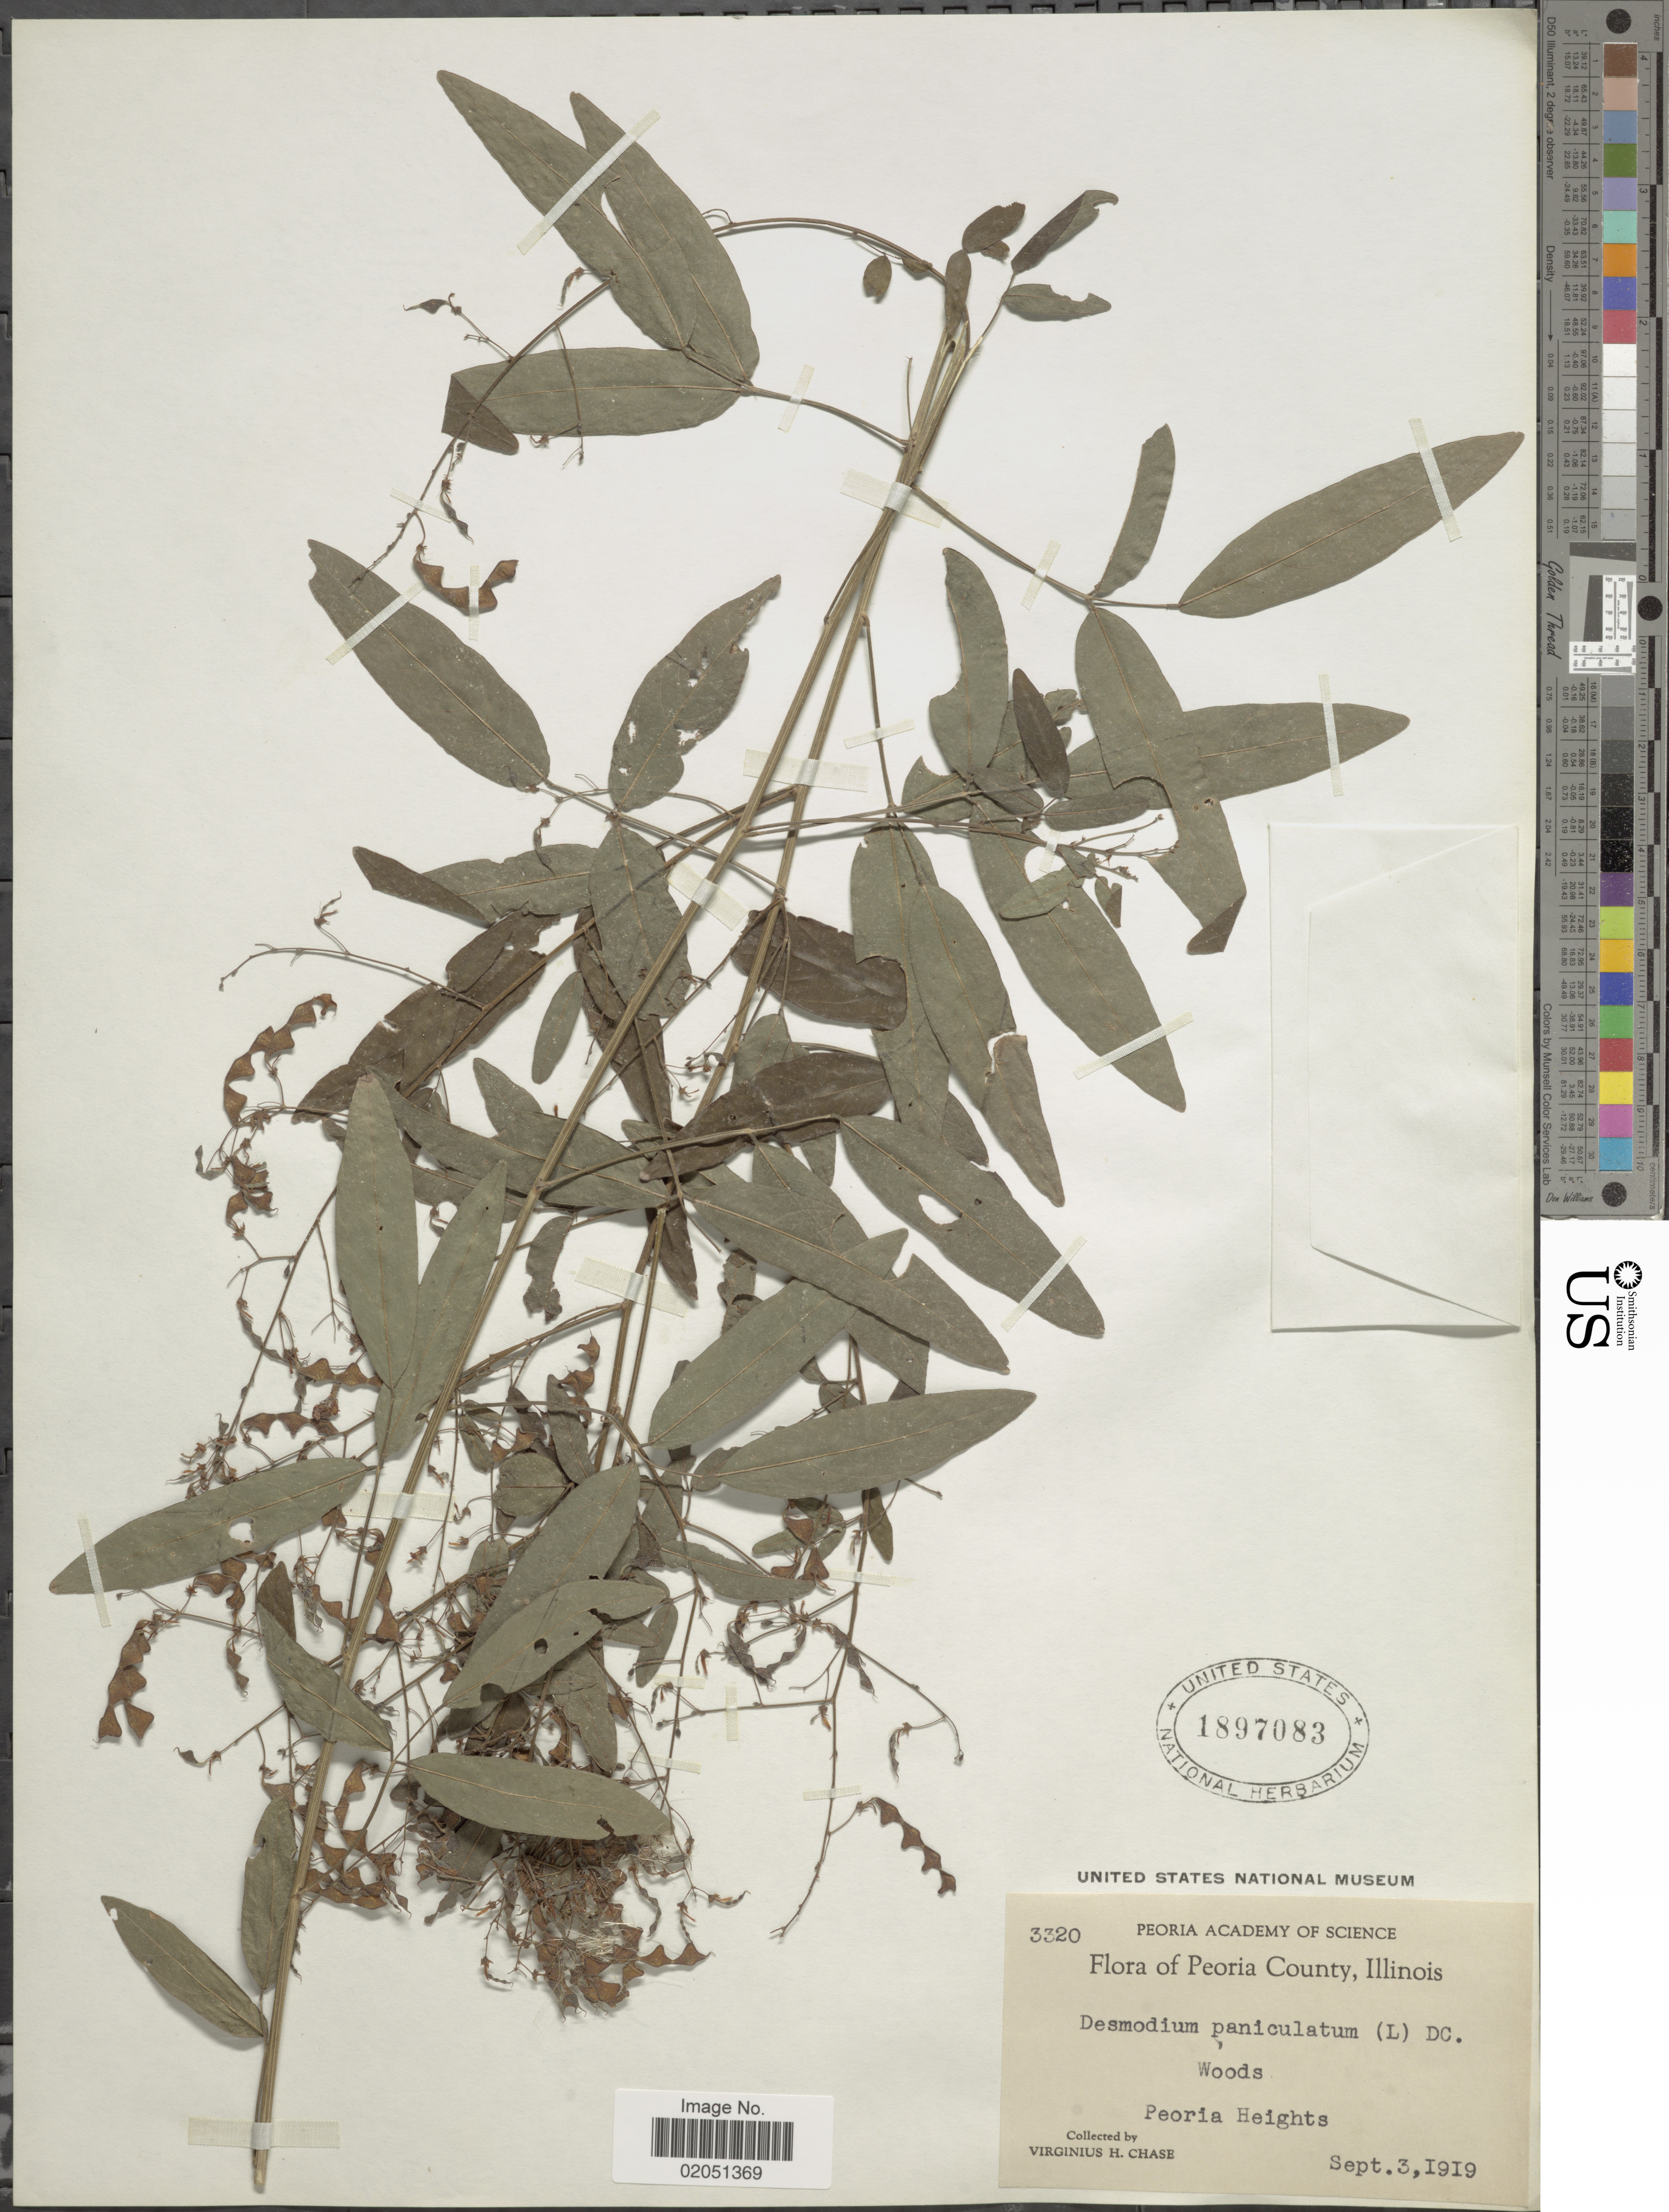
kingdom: Plantae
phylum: Tracheophyta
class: Magnoliopsida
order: Fabales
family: Fabaceae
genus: Desmodium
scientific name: Desmodium paniculatum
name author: (L.) DC.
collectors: V. H. Chase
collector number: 3320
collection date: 1919-09-03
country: United States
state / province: Illinois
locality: Peoria County, Peoria Heights.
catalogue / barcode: US 1897083